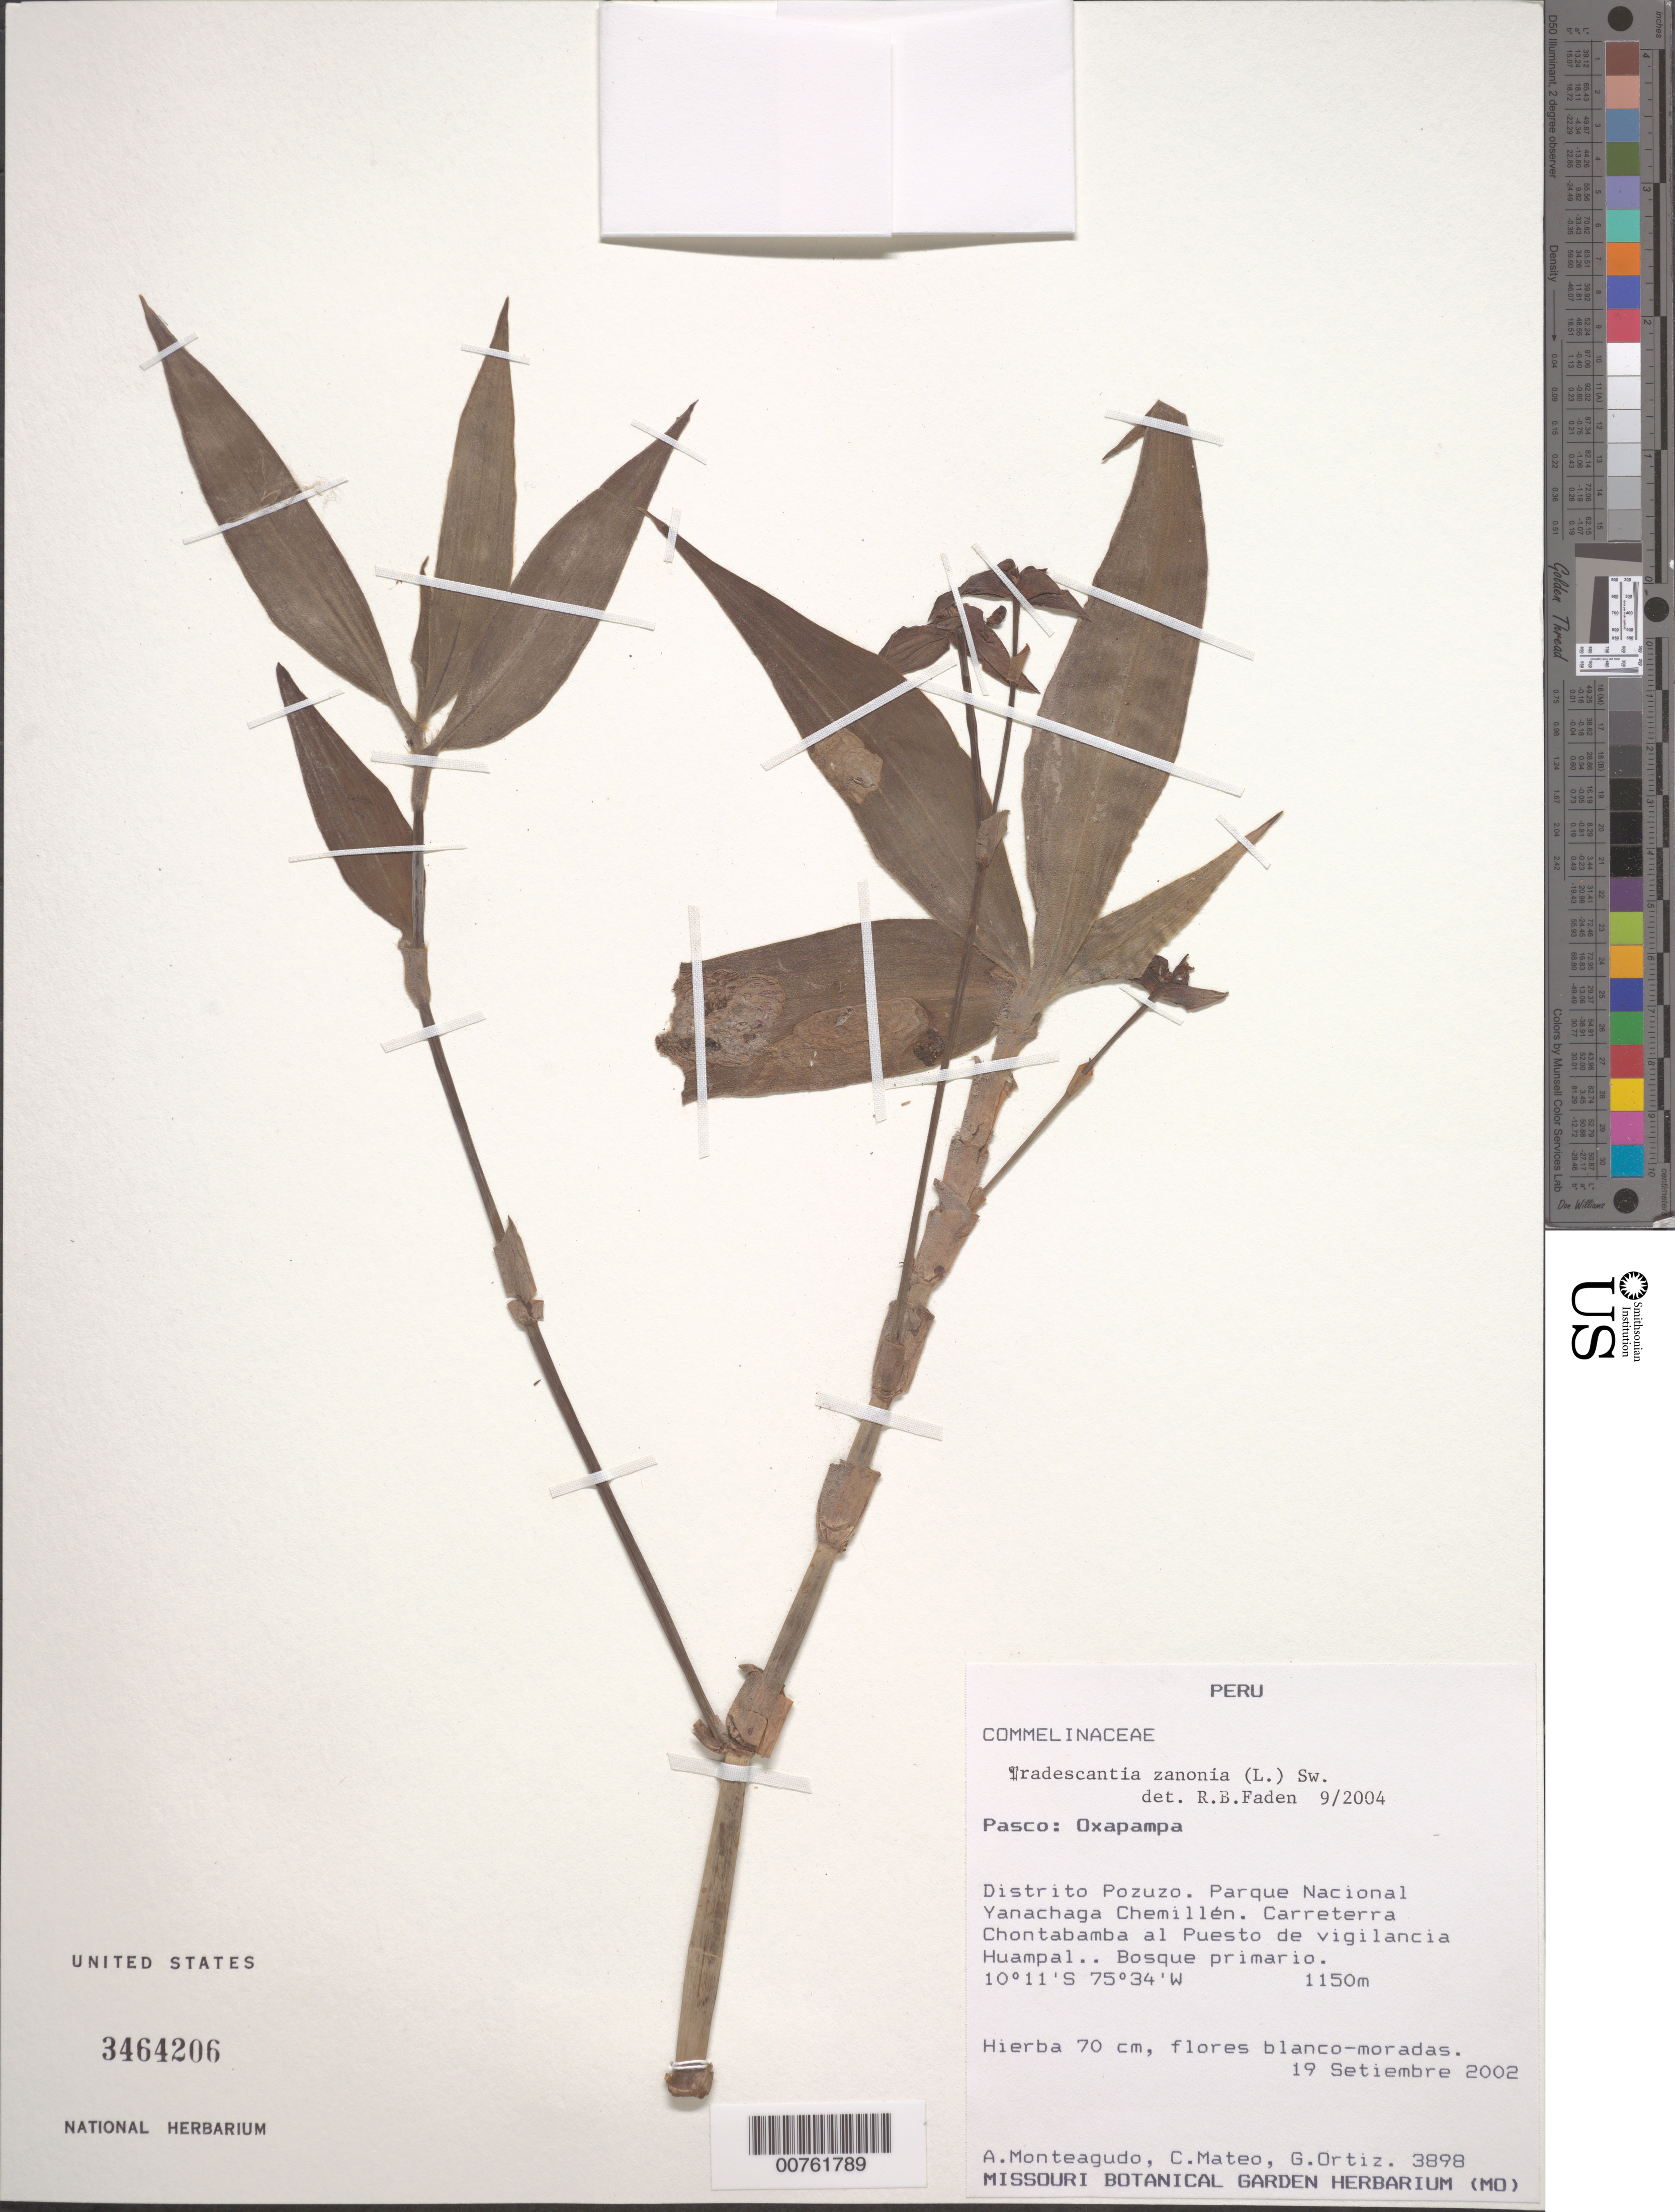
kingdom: Plantae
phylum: Tracheophyta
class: Liliopsida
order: Commelinales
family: Commelinaceae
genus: Tradescantia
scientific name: Tradescantia zanonia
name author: (L.) Sw.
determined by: Faden, Robert B., (US), Smithsonian Institution - National Museum of Natural History (UNITED STATES)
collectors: A. Monteagudo, C. Mateo & G. Ortiz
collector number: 3898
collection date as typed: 19 Sep 2002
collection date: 2002-09-19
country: Peru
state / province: Pasco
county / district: Oxapampa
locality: Parque Nacional Yanachaga Chemillen. Distrito Pozuzo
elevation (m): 1150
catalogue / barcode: US 3464206